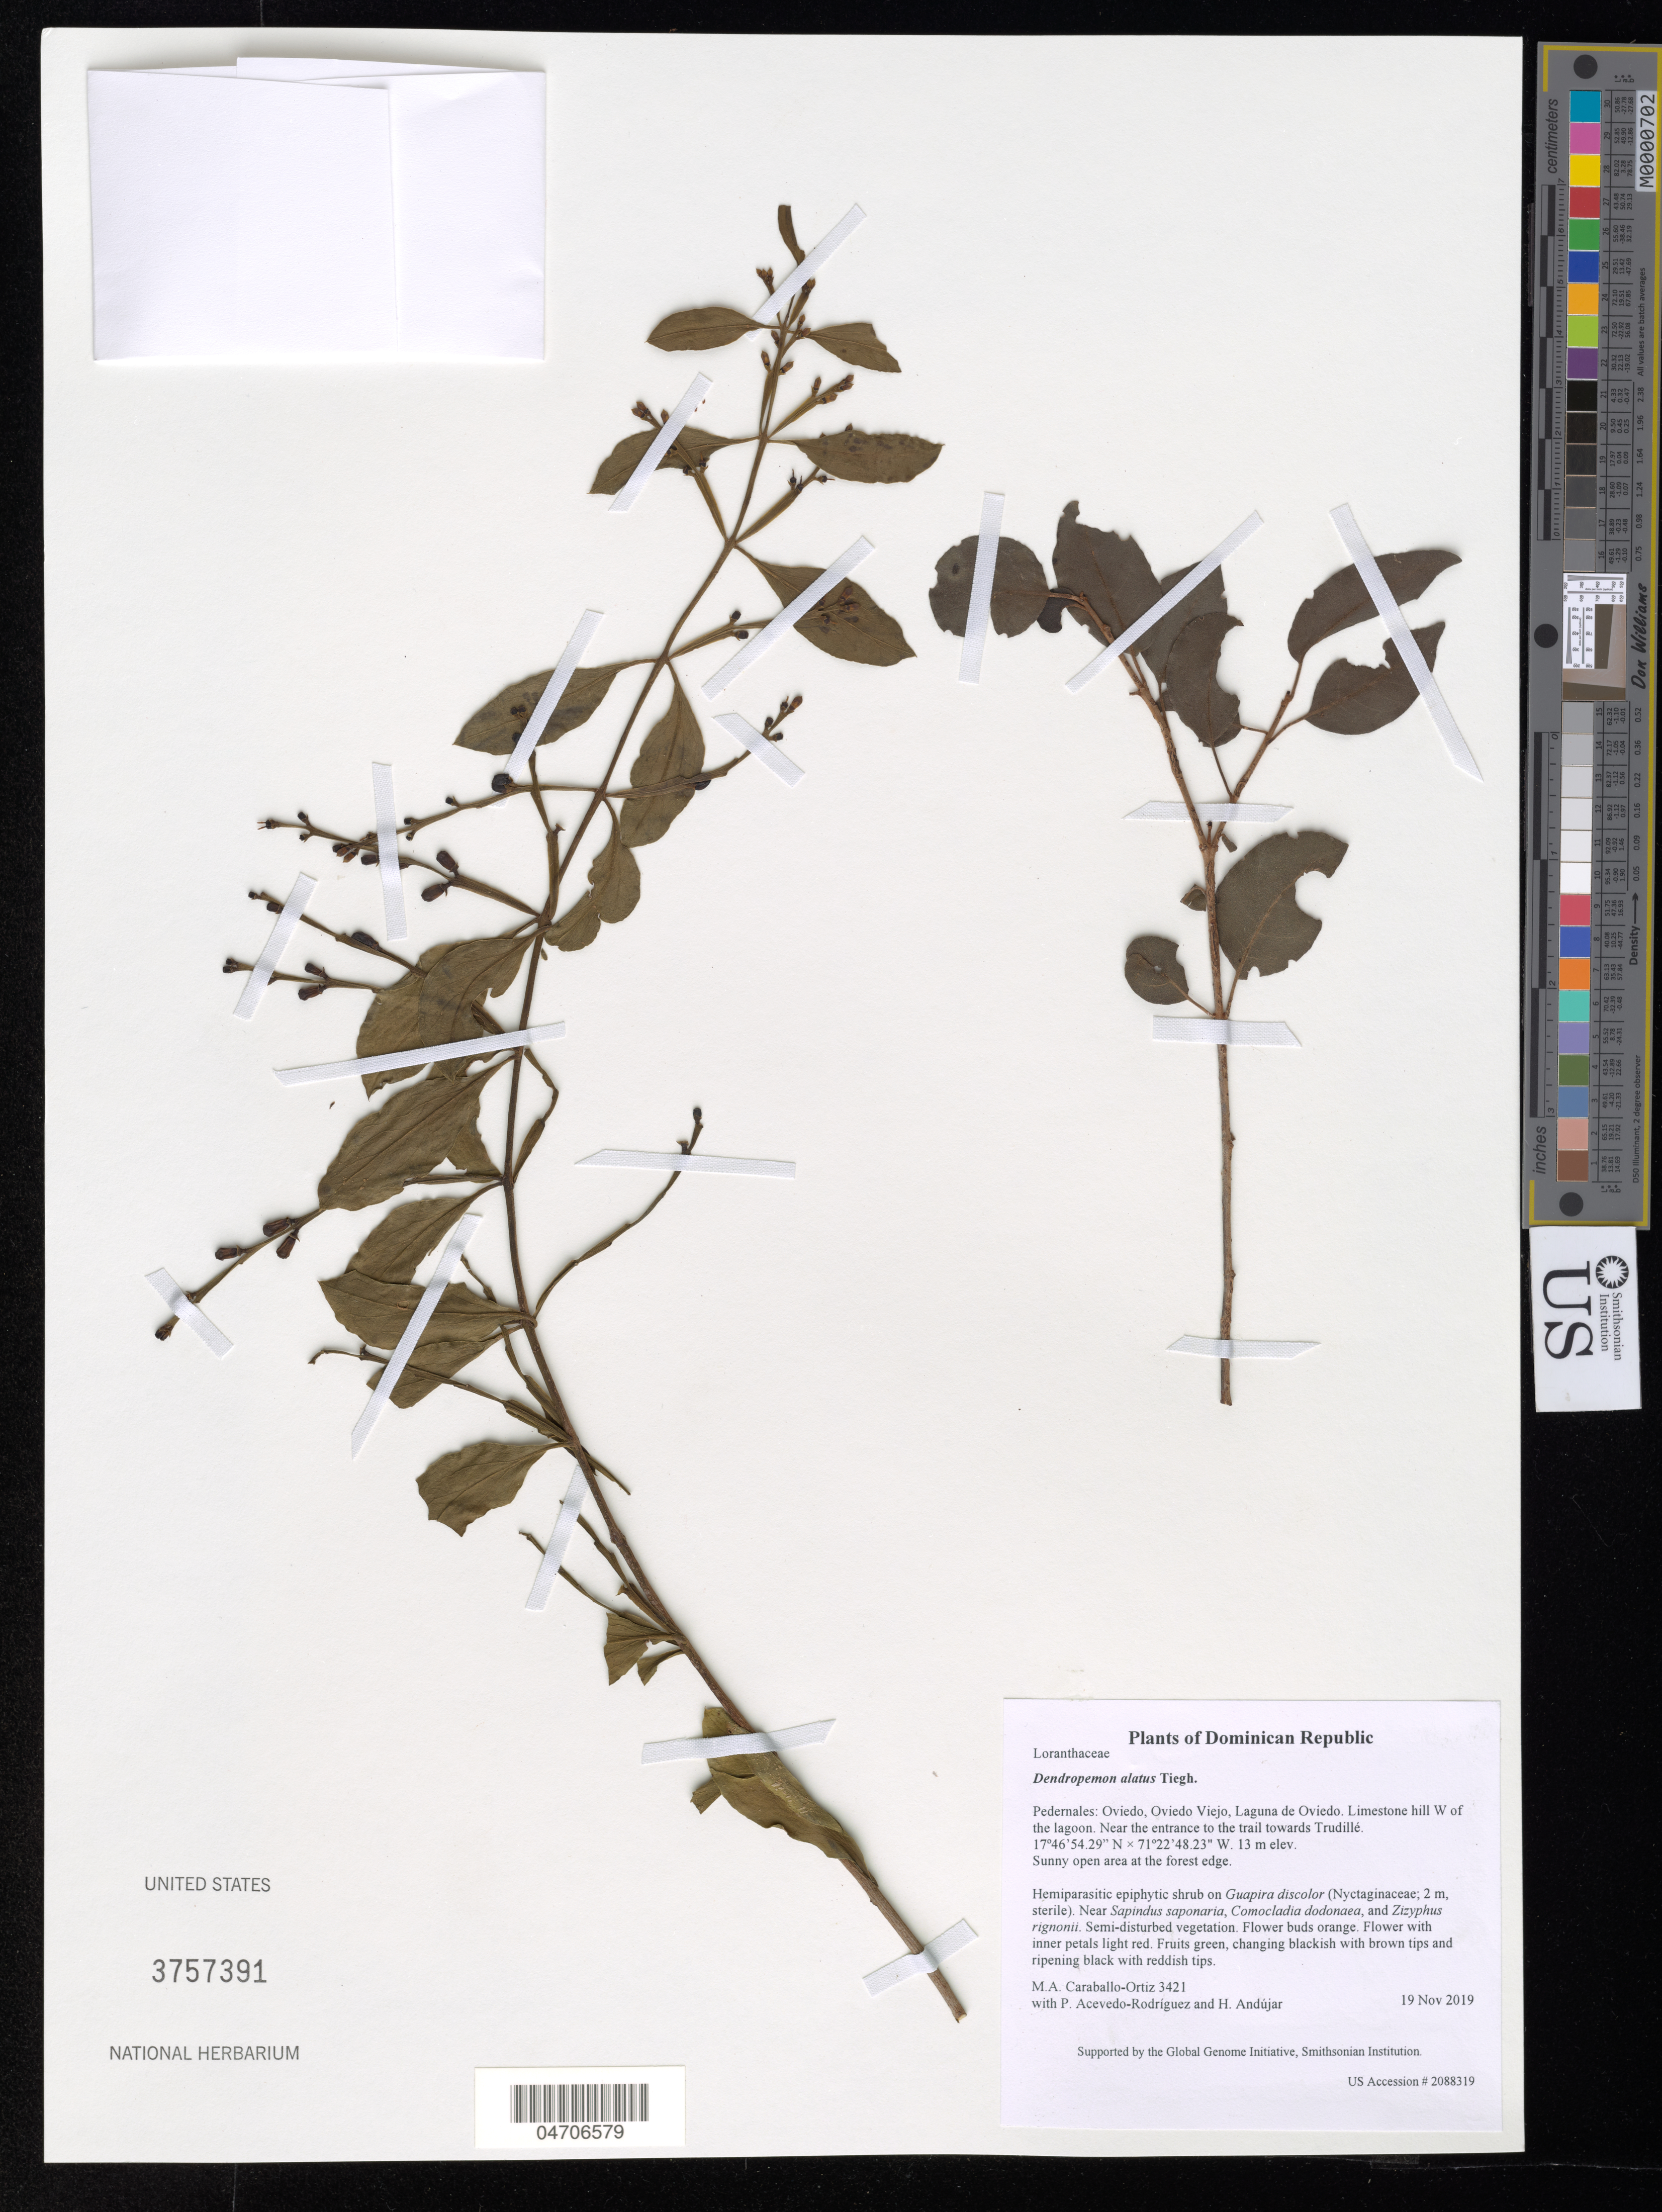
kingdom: Plantae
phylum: Tracheophyta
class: Magnoliopsida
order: Santalales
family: Loranthaceae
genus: Dendropemon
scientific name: Dendropemon alatus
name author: Tiegh.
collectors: M. Caraballo-Ortiz, P. Acevedo-Rodr. & H. Andujar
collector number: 3421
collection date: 2019-11-19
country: Dominican Republic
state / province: Pedernales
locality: Oviedo, Oviedo Viejo, Laguna de Oviedo. Limestone hill W of the lagoon. Near the entrance to the trail towards Trudillé.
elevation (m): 13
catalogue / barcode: US 3757391